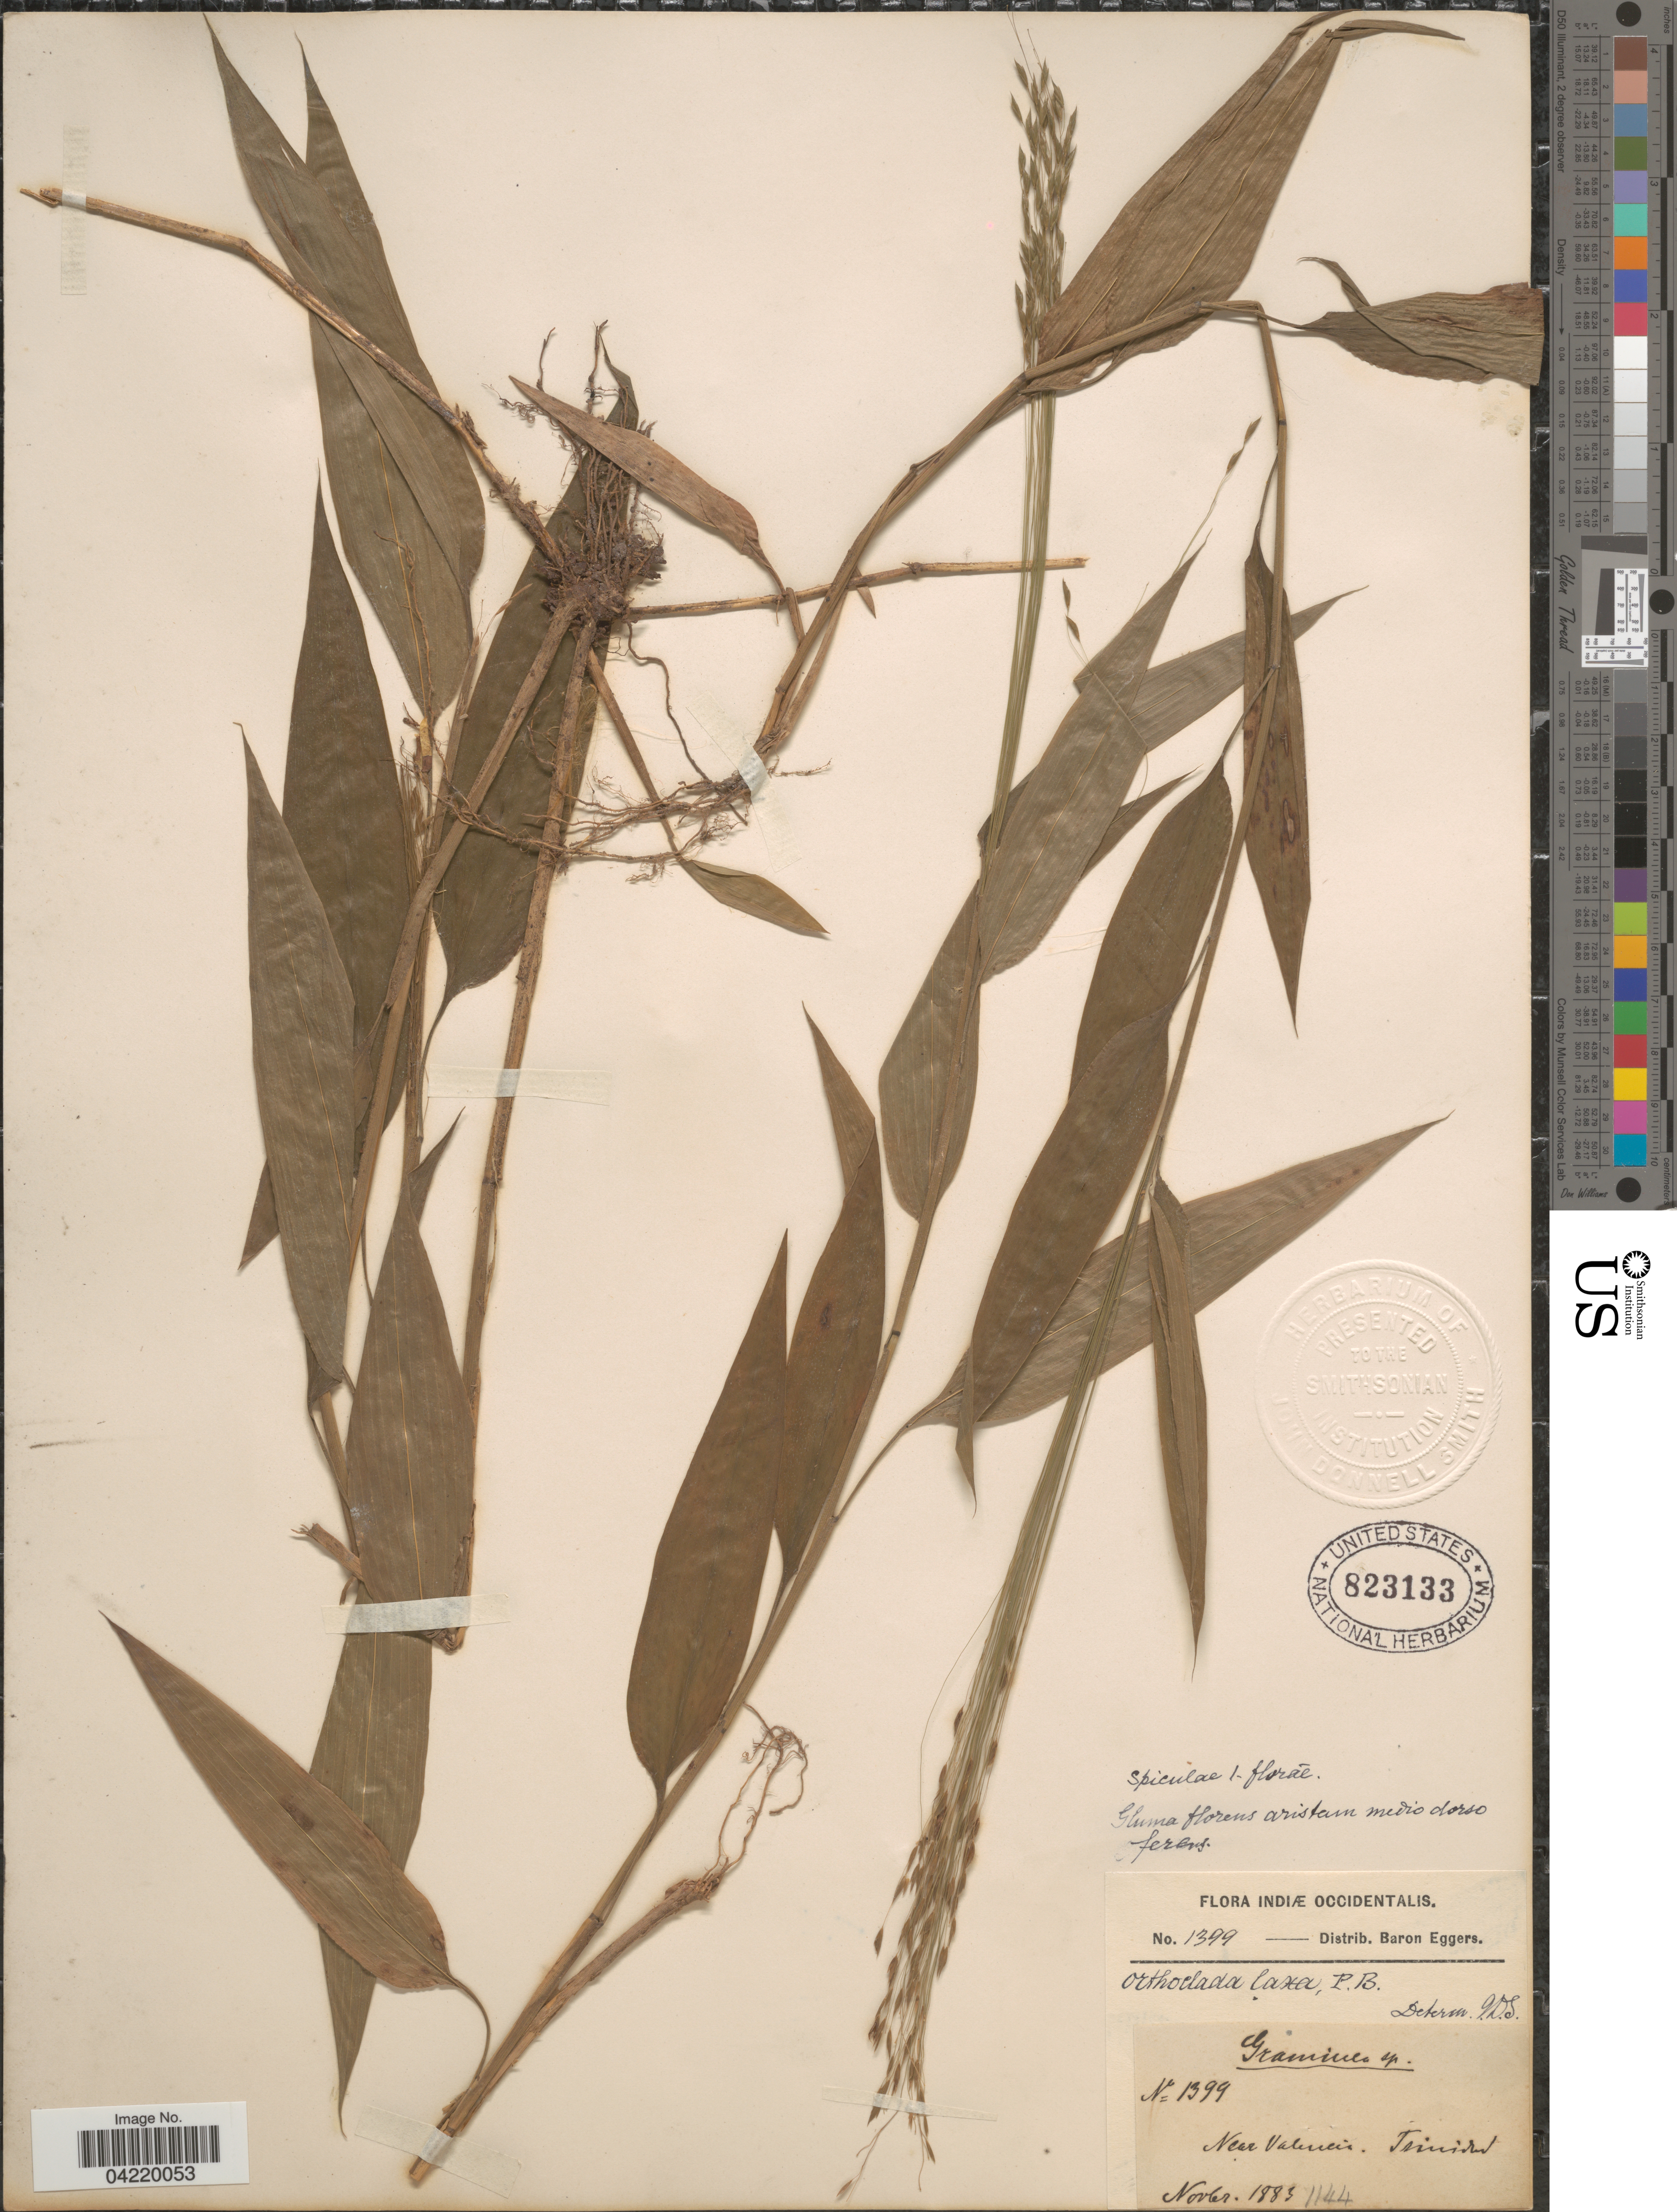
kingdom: Plantae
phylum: Tracheophyta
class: Liliopsida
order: Poales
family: Poaceae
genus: Orthoclada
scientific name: Orthoclada laxa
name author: P. Beauv.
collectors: H. F. A. von Eggers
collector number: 139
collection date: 1883-11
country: Trinidad and Tobago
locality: Indiæ occidentalis. Near Valencia. Trinidad.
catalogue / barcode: US 823133